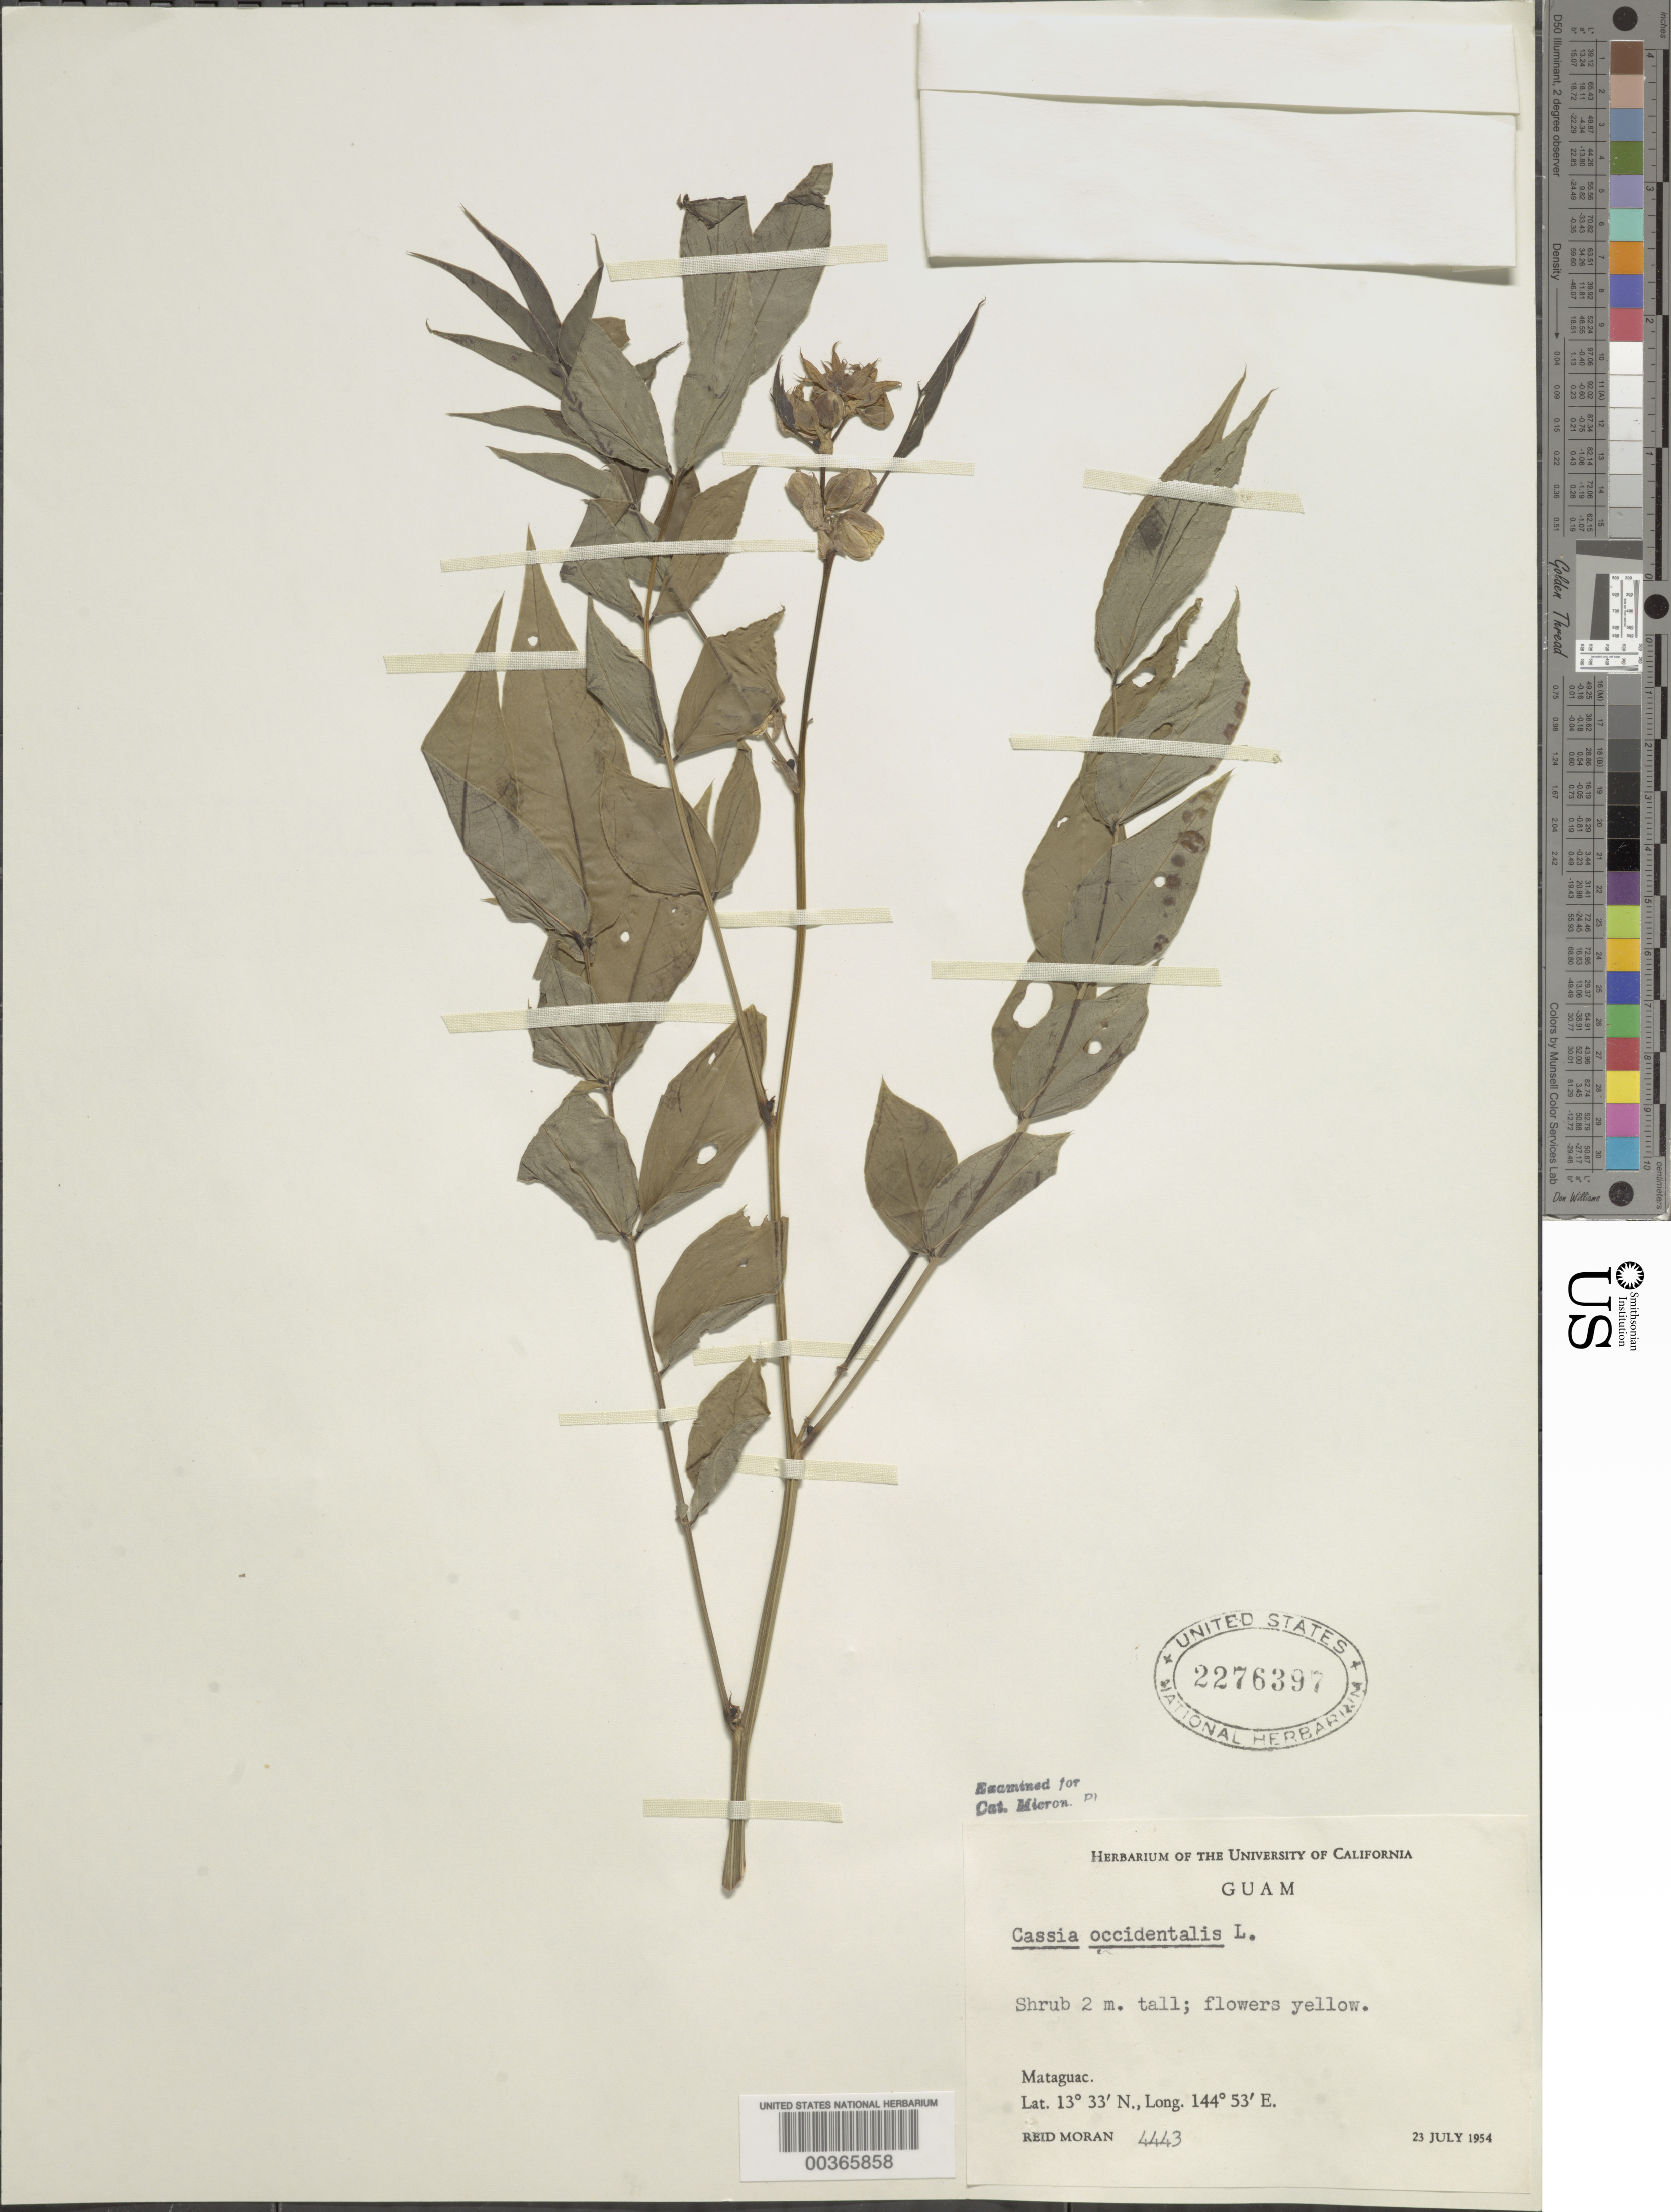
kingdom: Plantae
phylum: Tracheophyta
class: Magnoliopsida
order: Fabales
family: Fabaceae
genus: Senna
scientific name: Senna occidentalis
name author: (L.) Link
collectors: R. V. Moran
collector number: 4443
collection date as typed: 23 Jul 1954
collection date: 1954-07-23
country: Guam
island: Guam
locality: Mataguac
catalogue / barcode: US 2276397